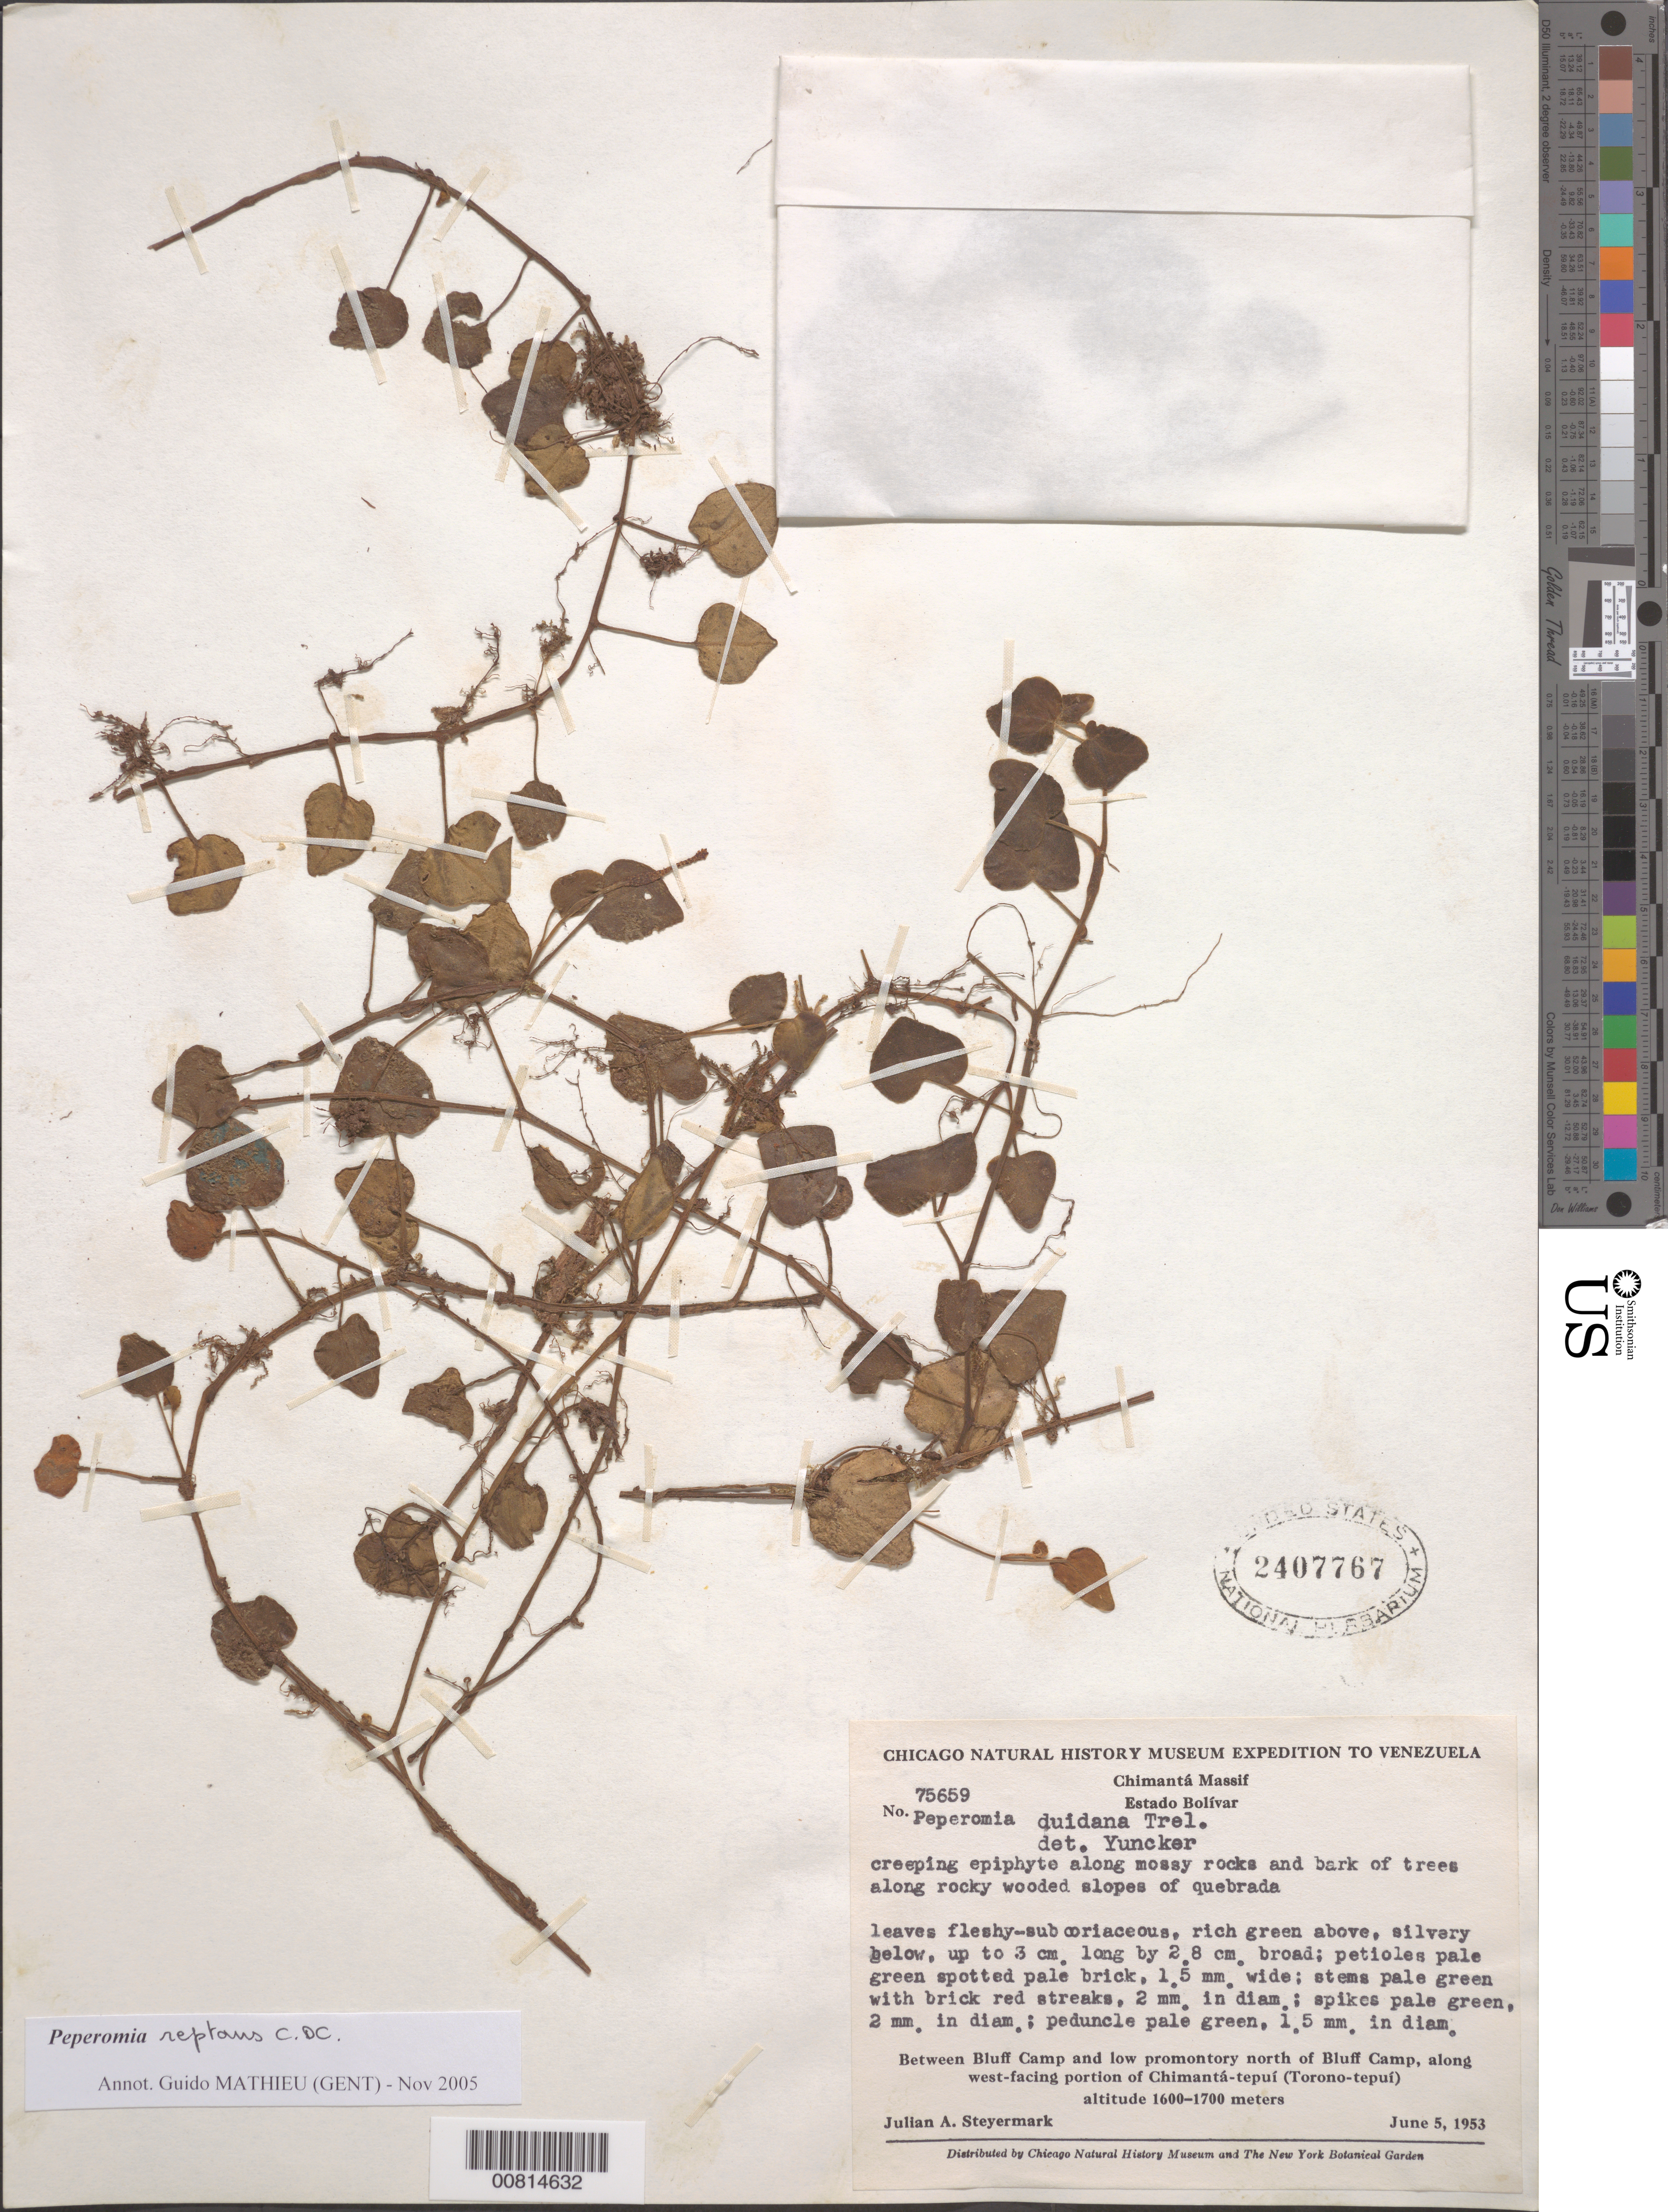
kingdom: Plantae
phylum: Tracheophyta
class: Magnoliopsida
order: Piperales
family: Piperaceae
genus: Peperomia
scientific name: Peperomia reptans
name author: (Trel. in Woodson & Schery) C. DC. in Seem.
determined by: Mathieu, Guido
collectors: J. Steyermark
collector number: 75659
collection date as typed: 5-Jun-53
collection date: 1953-06-05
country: Venezuela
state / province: Bolívar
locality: Chimantá-tepuí (Torono-tepuí), Bluff Camp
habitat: W-facing part of tepui; along mossy rocks and bark of trees along rocky wooded slopes of quebrada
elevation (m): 1600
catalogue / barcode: US 2407767